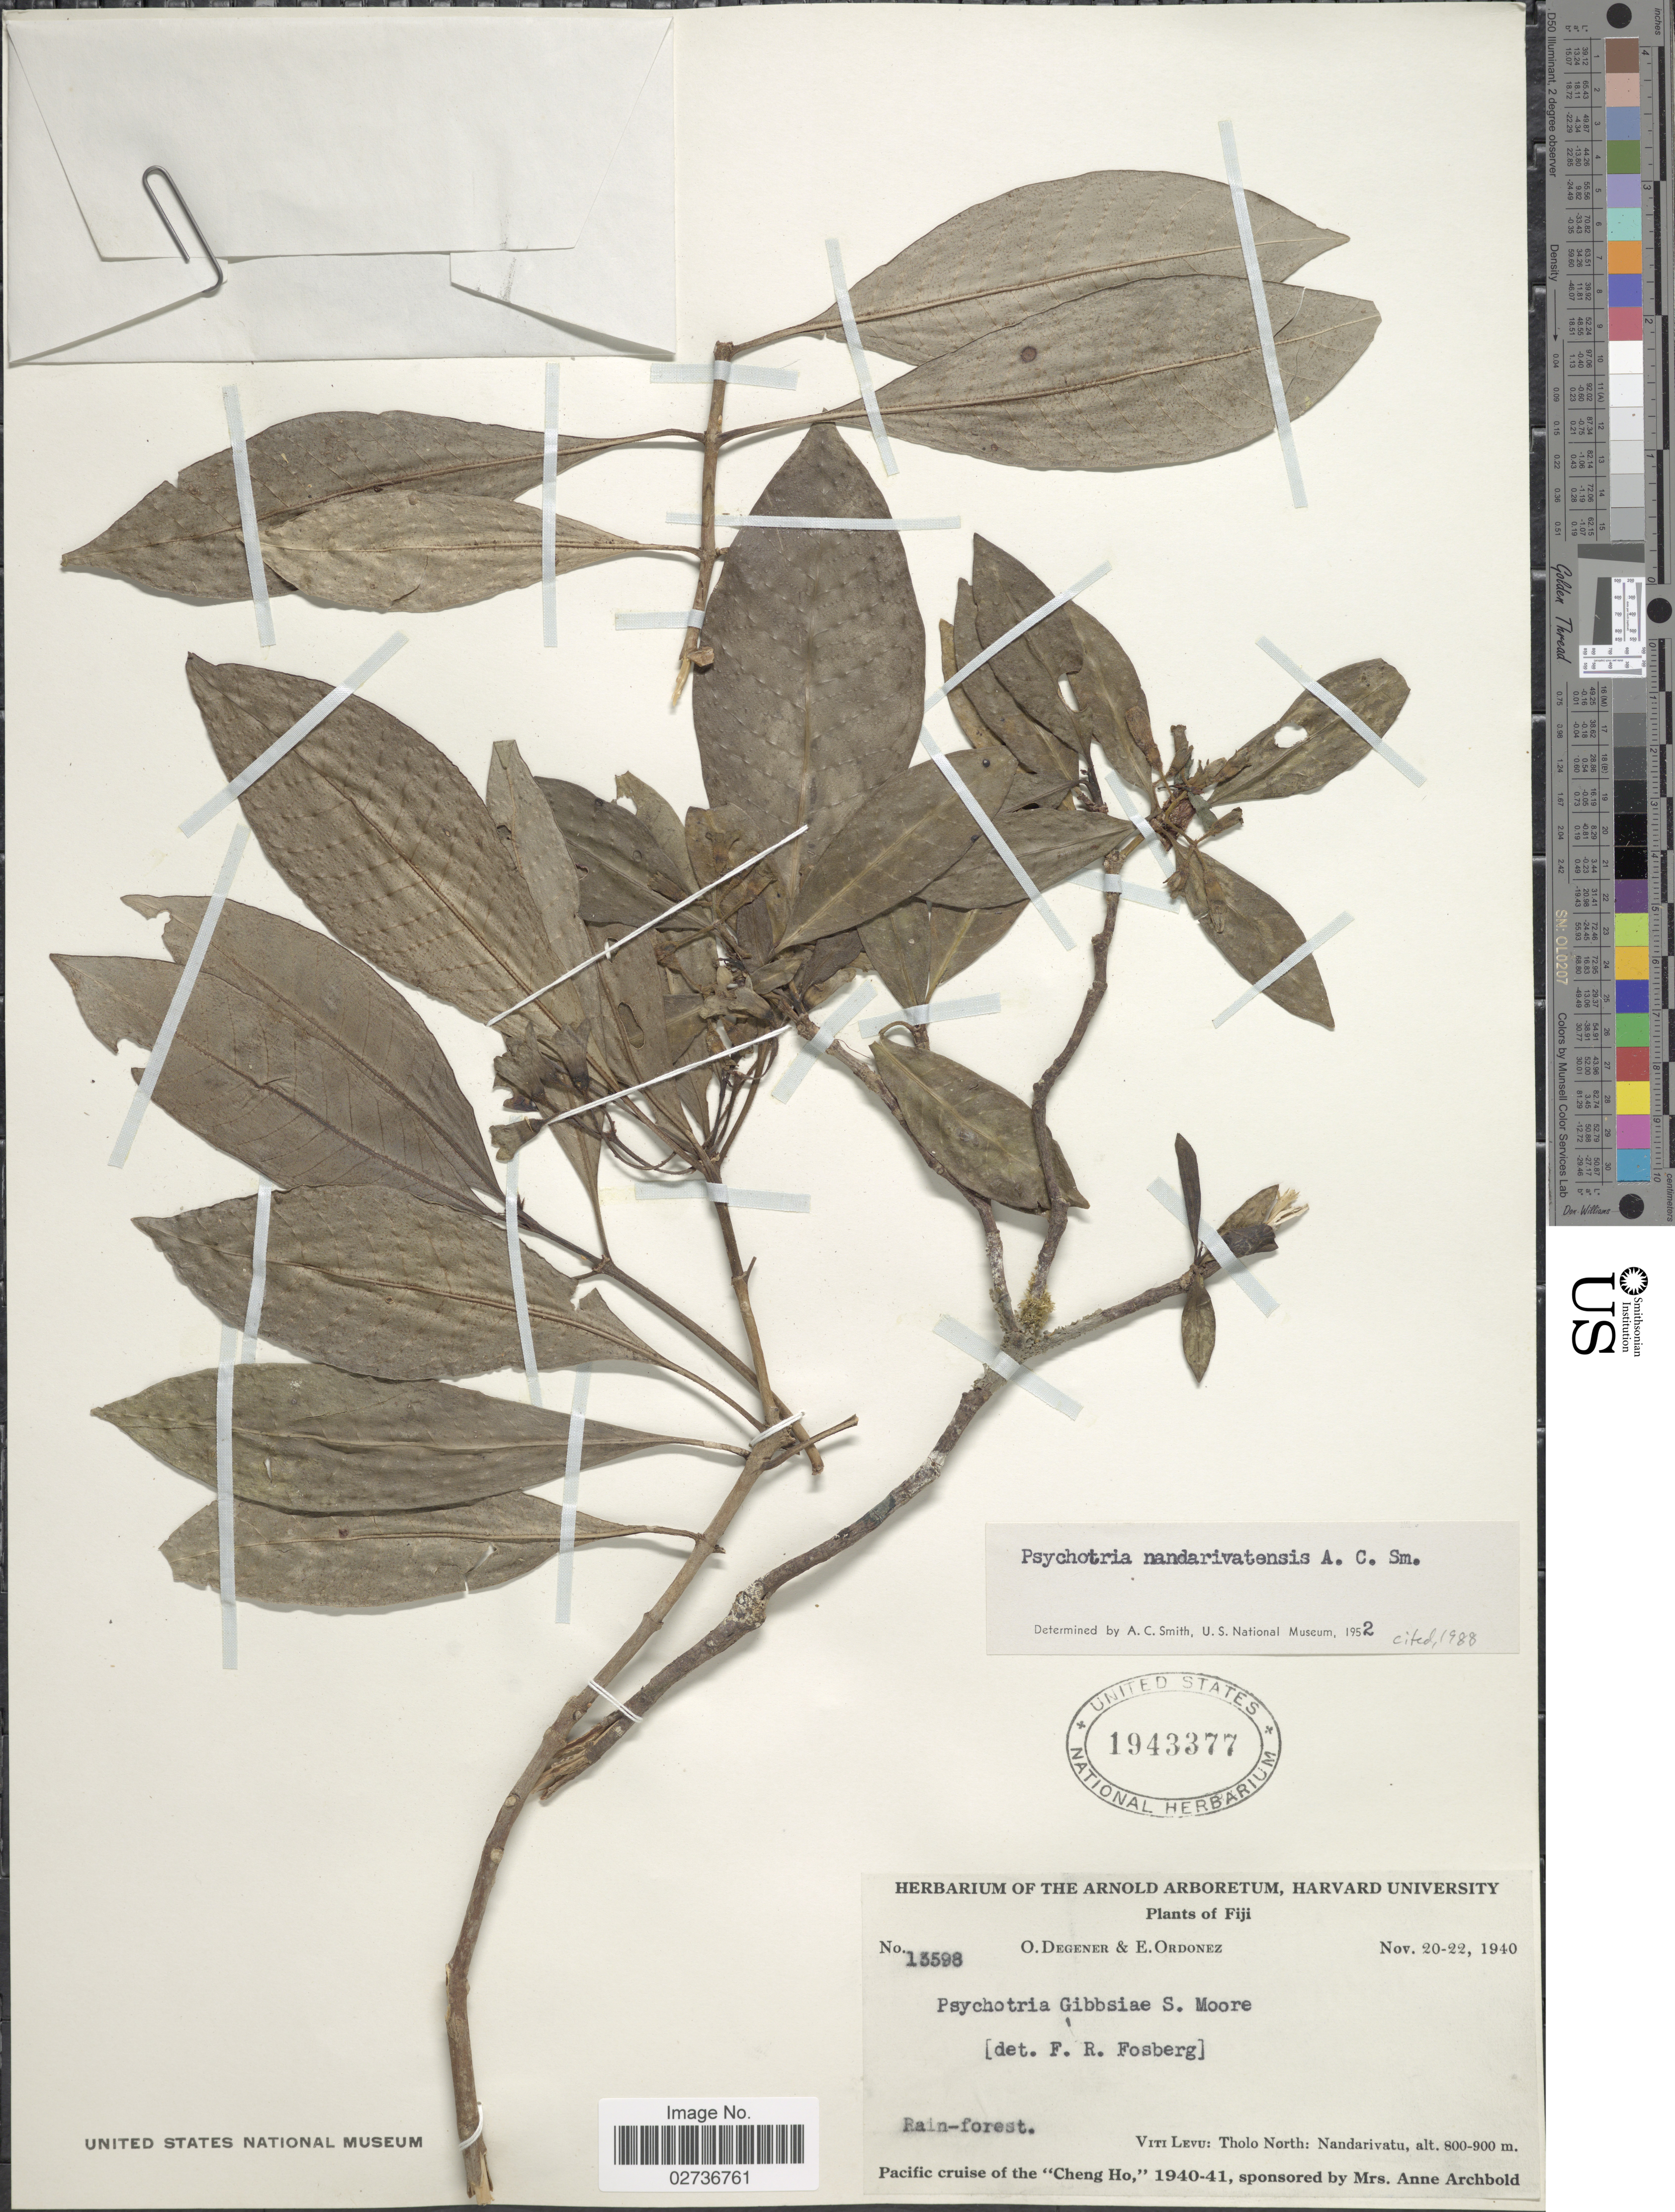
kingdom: Plantae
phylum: Tracheophyta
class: Magnoliopsida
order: Gentianales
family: Rubiaceae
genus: Psychotria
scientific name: Psychotria nandarivatensis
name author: A.C. Sm.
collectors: O. Degener & E. Ordonez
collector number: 13598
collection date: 1940-11-20/1940-11-22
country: Fiji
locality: Viti Levu: Tholo North: Nandarivatu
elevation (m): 800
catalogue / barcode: US 1943377